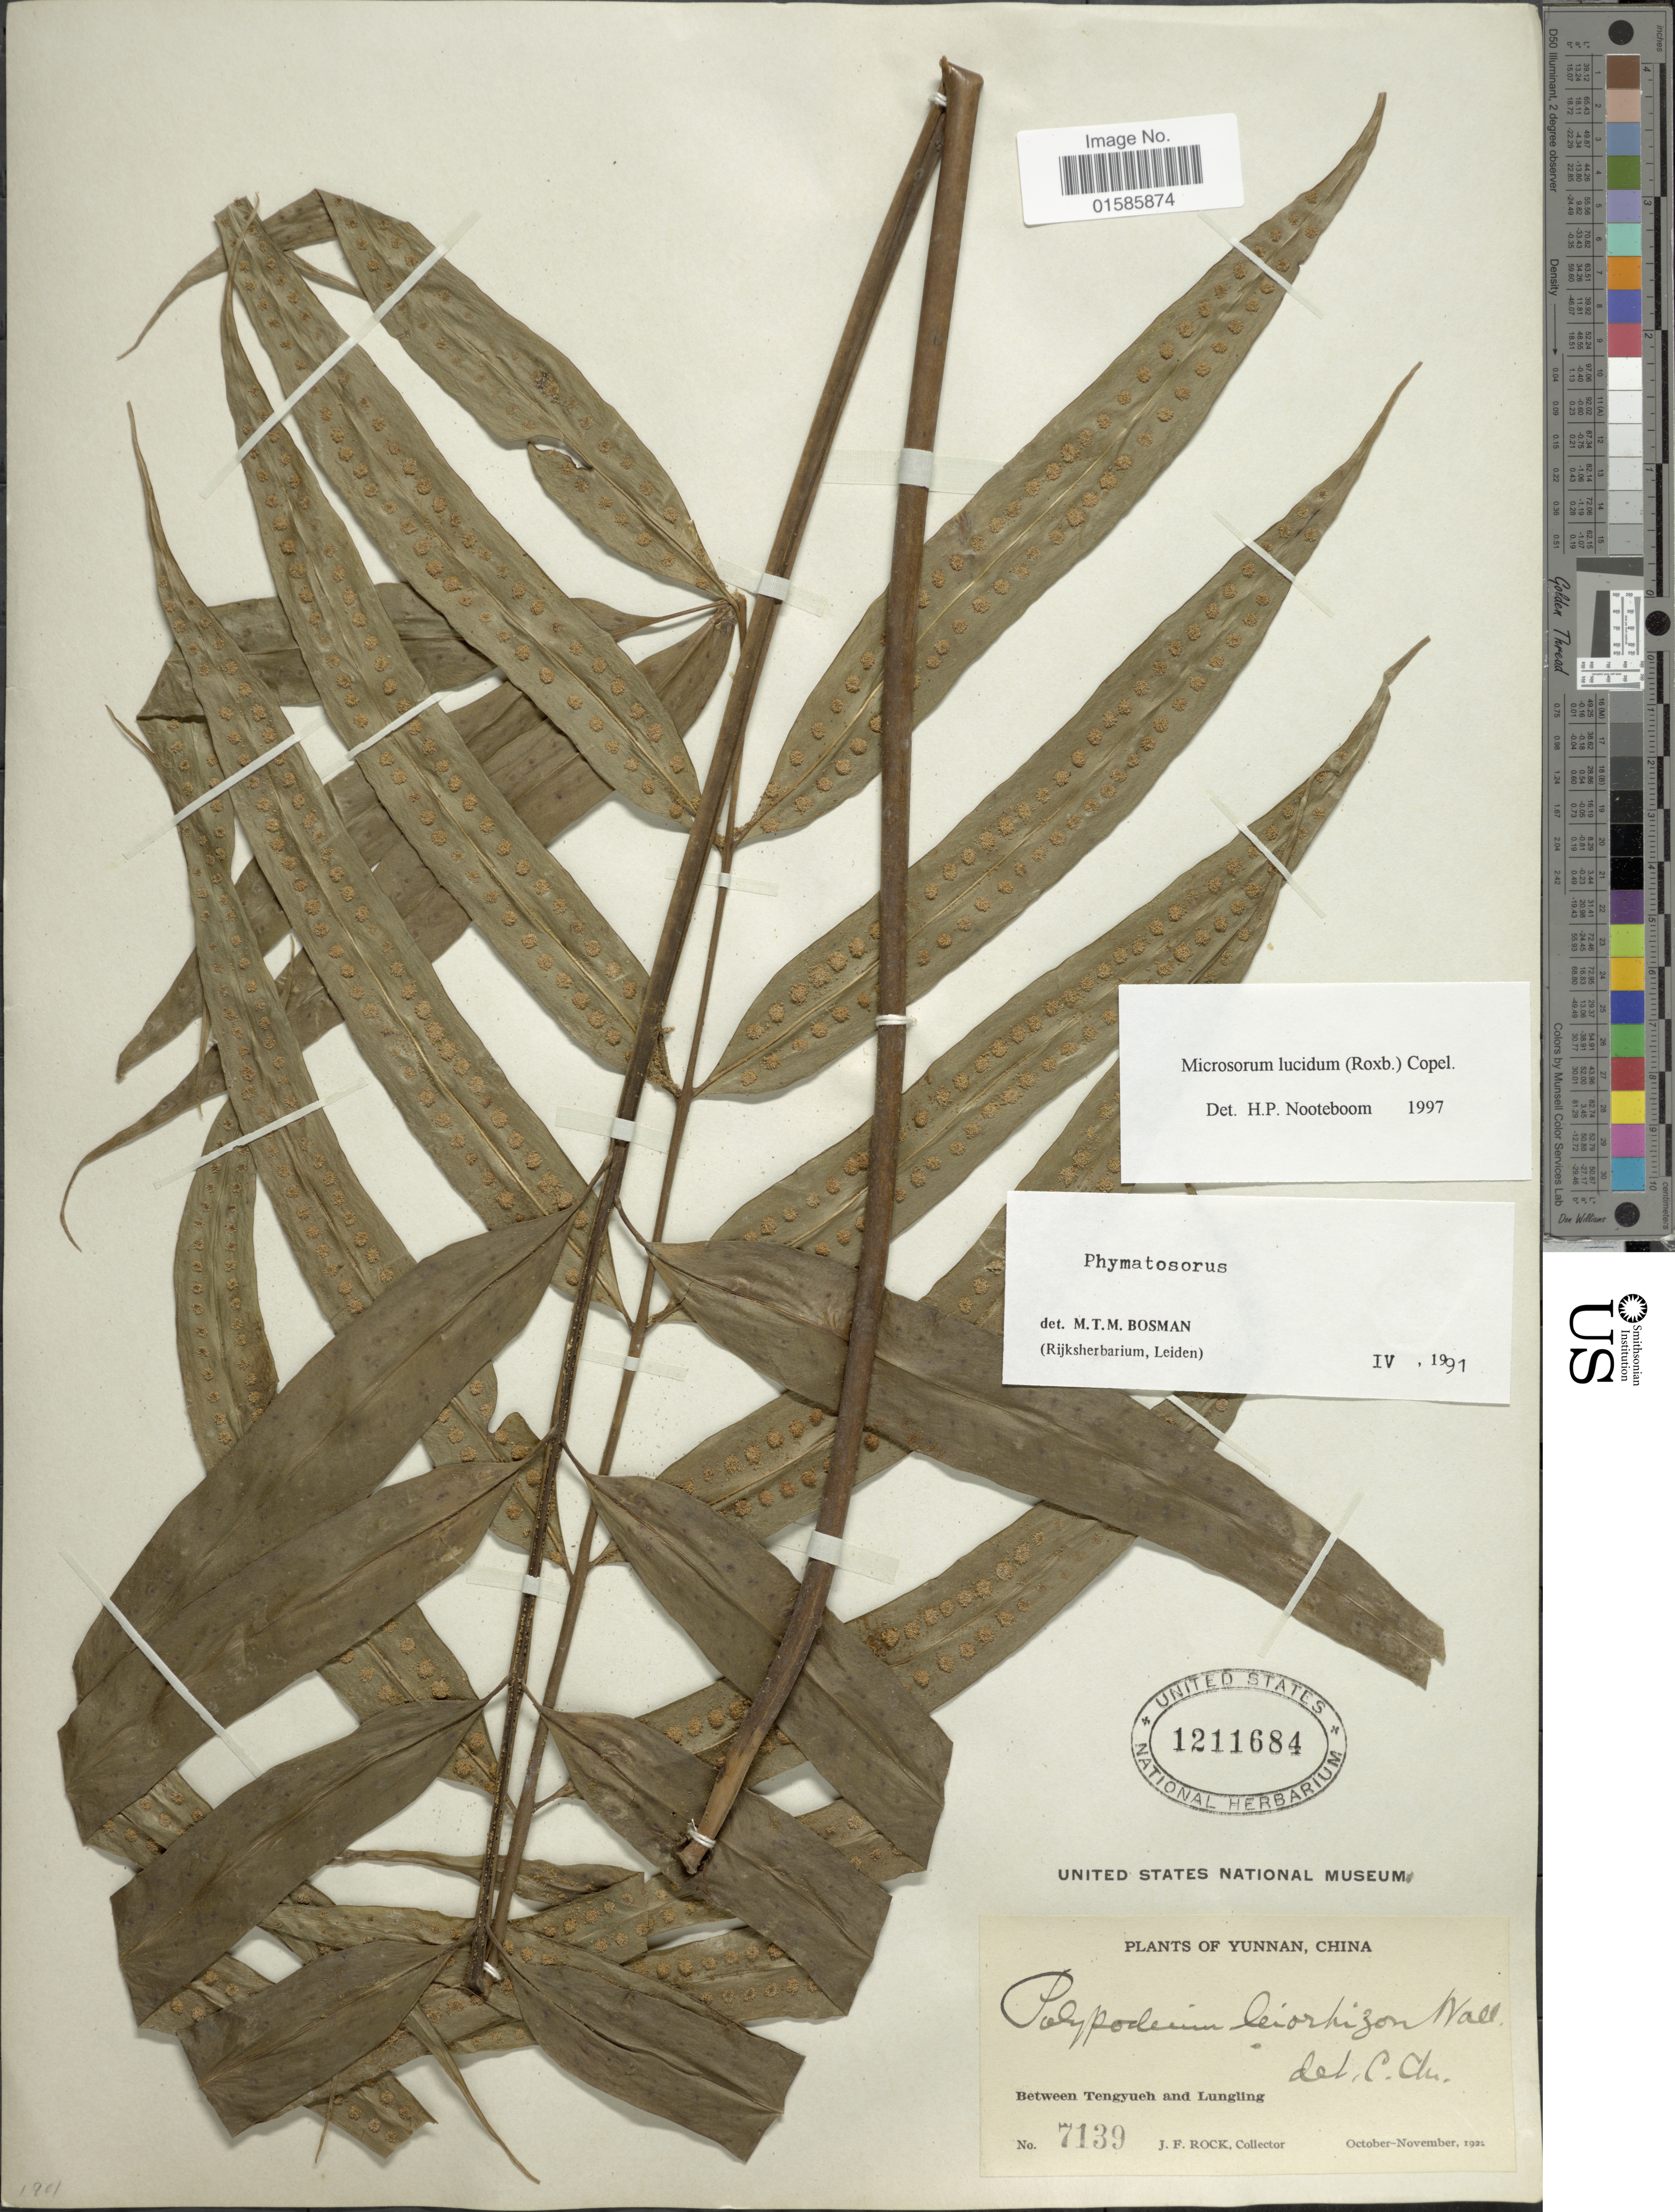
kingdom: Plantae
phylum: Tracheophyta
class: Polypodiopsida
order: Polypodiales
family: Polypodiaceae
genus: Microsorum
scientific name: Microsorum lucidum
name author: (Roxb. ex Griff.) Copel.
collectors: J. Rock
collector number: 7139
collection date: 1922-10/1922-11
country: China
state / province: Yunnan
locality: Between Tengyueh and Lungling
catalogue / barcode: US 1211684